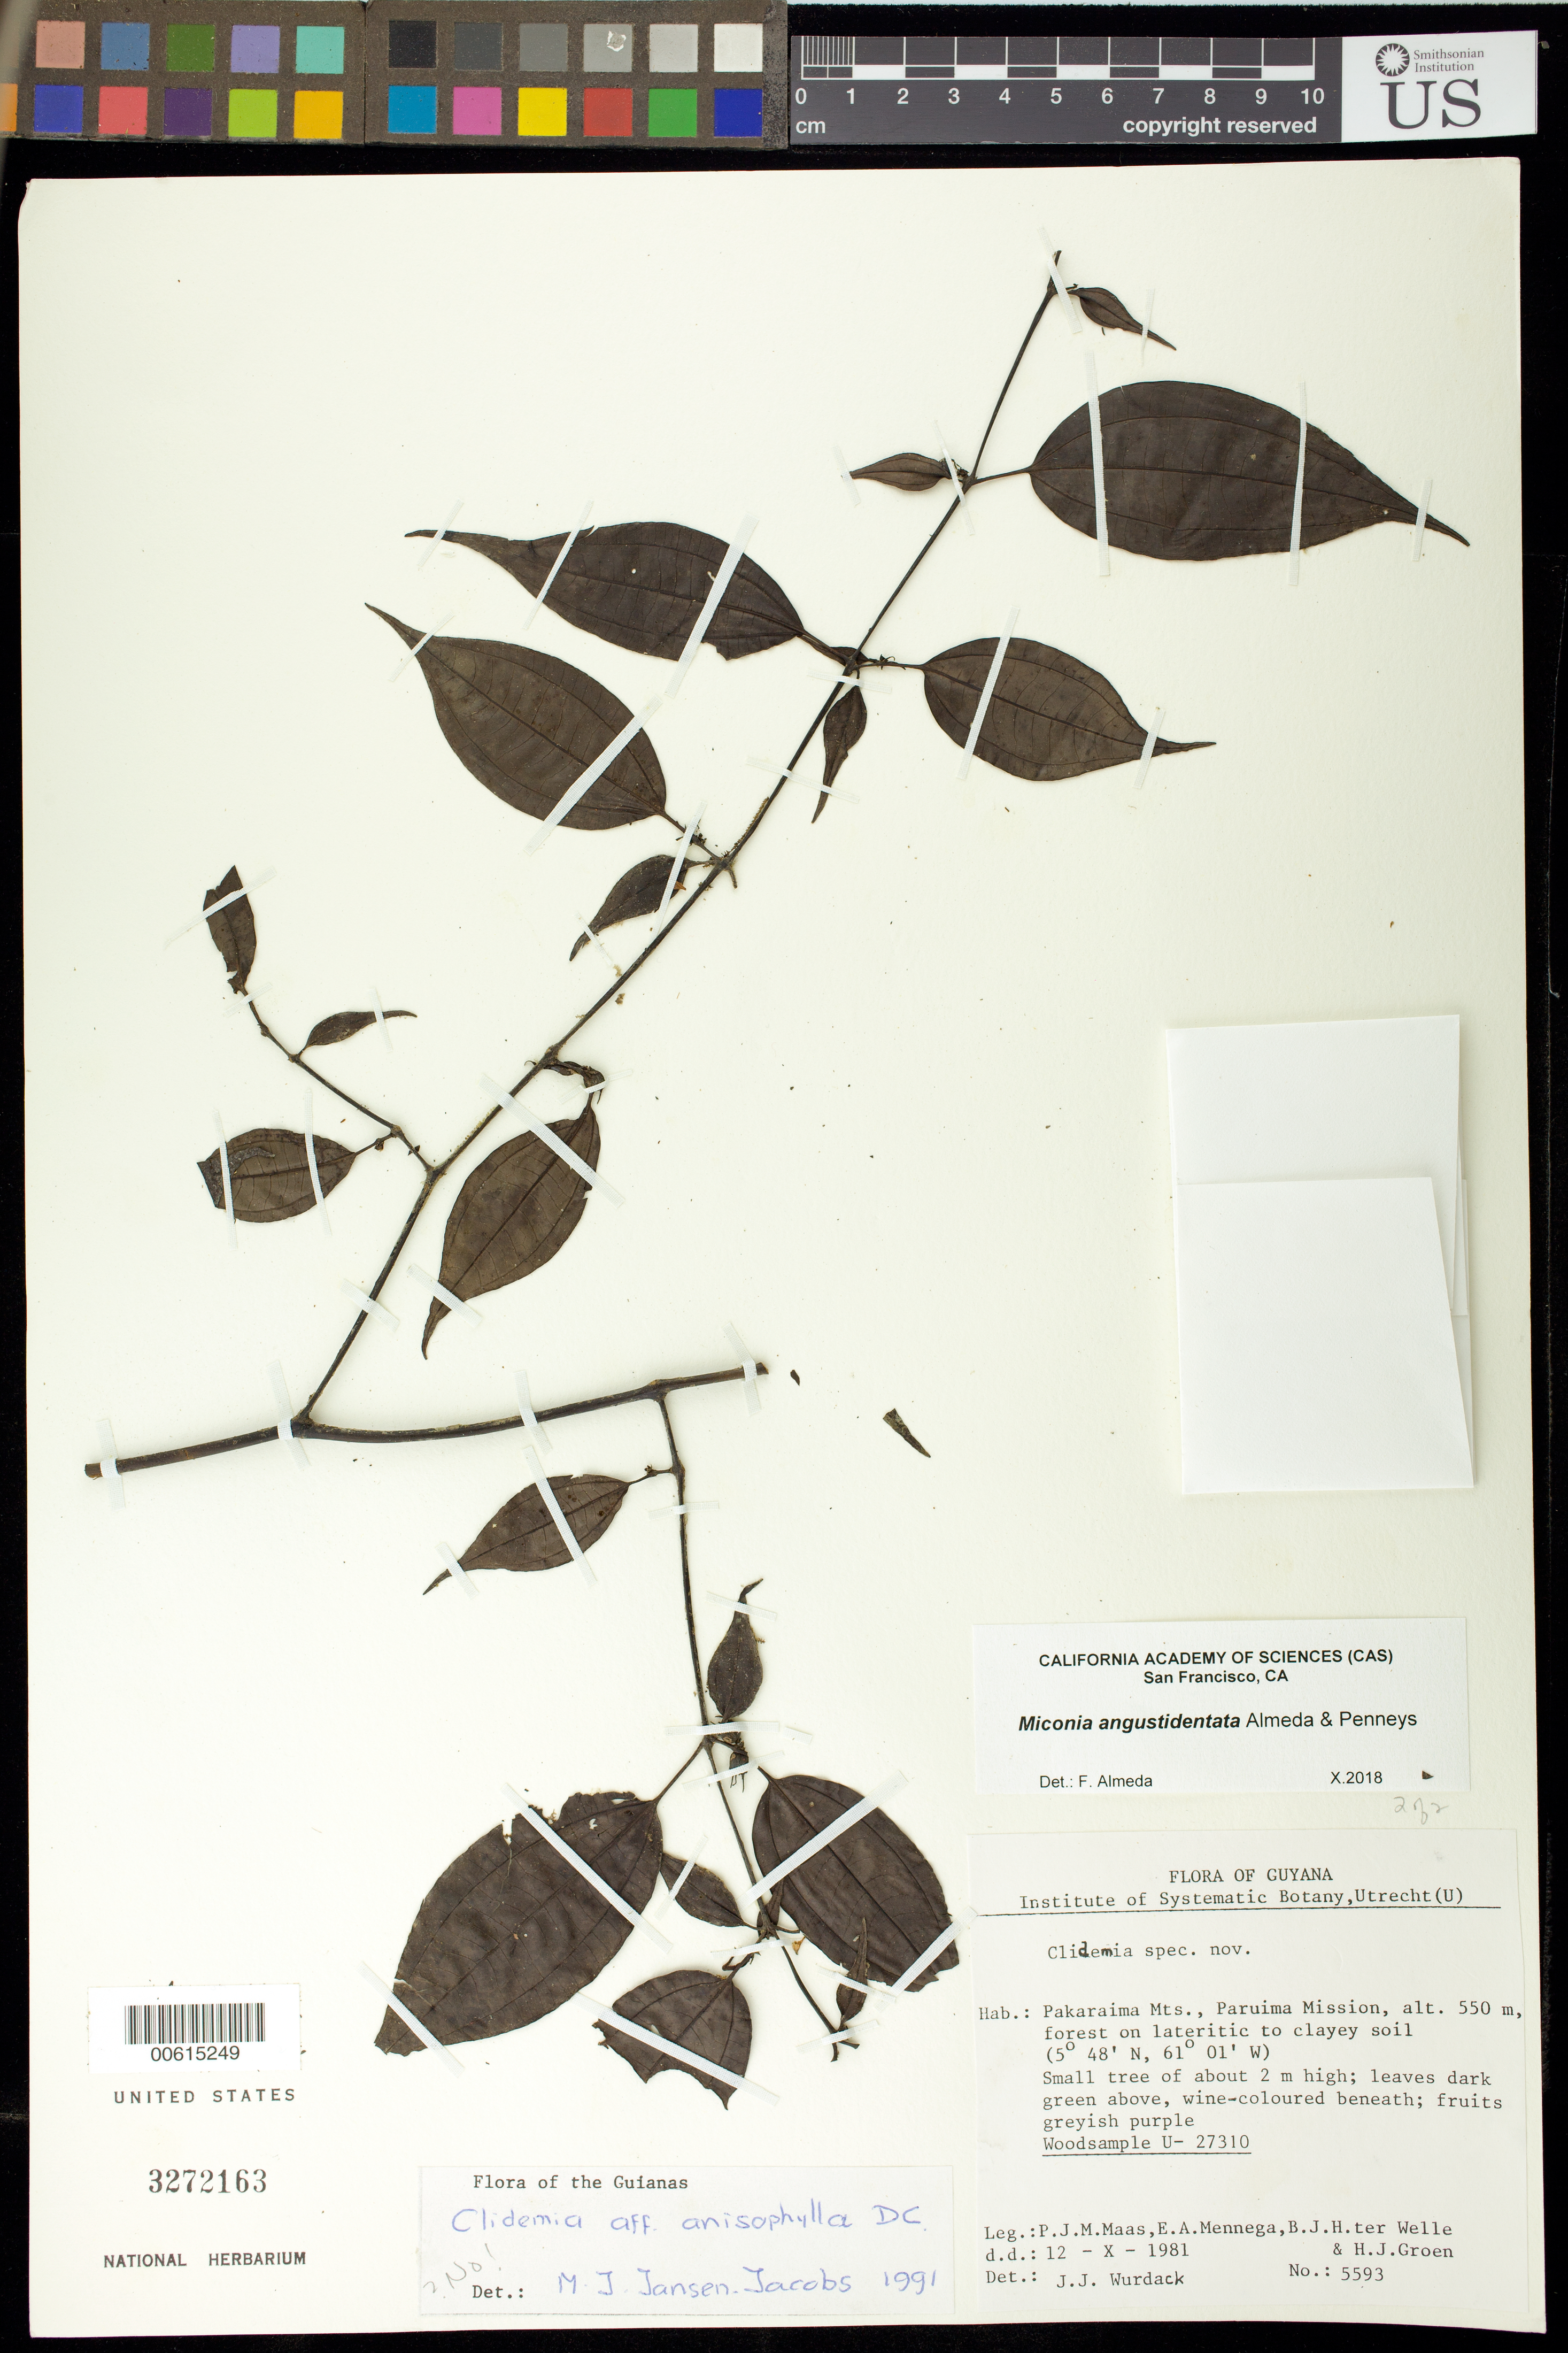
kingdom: Plantae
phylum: Tracheophyta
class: Magnoliopsida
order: Myrtales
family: Melastomataceae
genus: Miconia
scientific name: Miconia angustidentata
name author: Almeda & Penneys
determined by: Almeda, F.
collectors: P. Maas, E. A. Mennega, B. Welle & H. Groen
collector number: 5593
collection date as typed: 12-Oct-81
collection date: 1981-10-12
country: Guyana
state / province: Cuyuni-Mazaruni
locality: Paruima Mission, Pakaraima Mts.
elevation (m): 550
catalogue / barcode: US 3272163